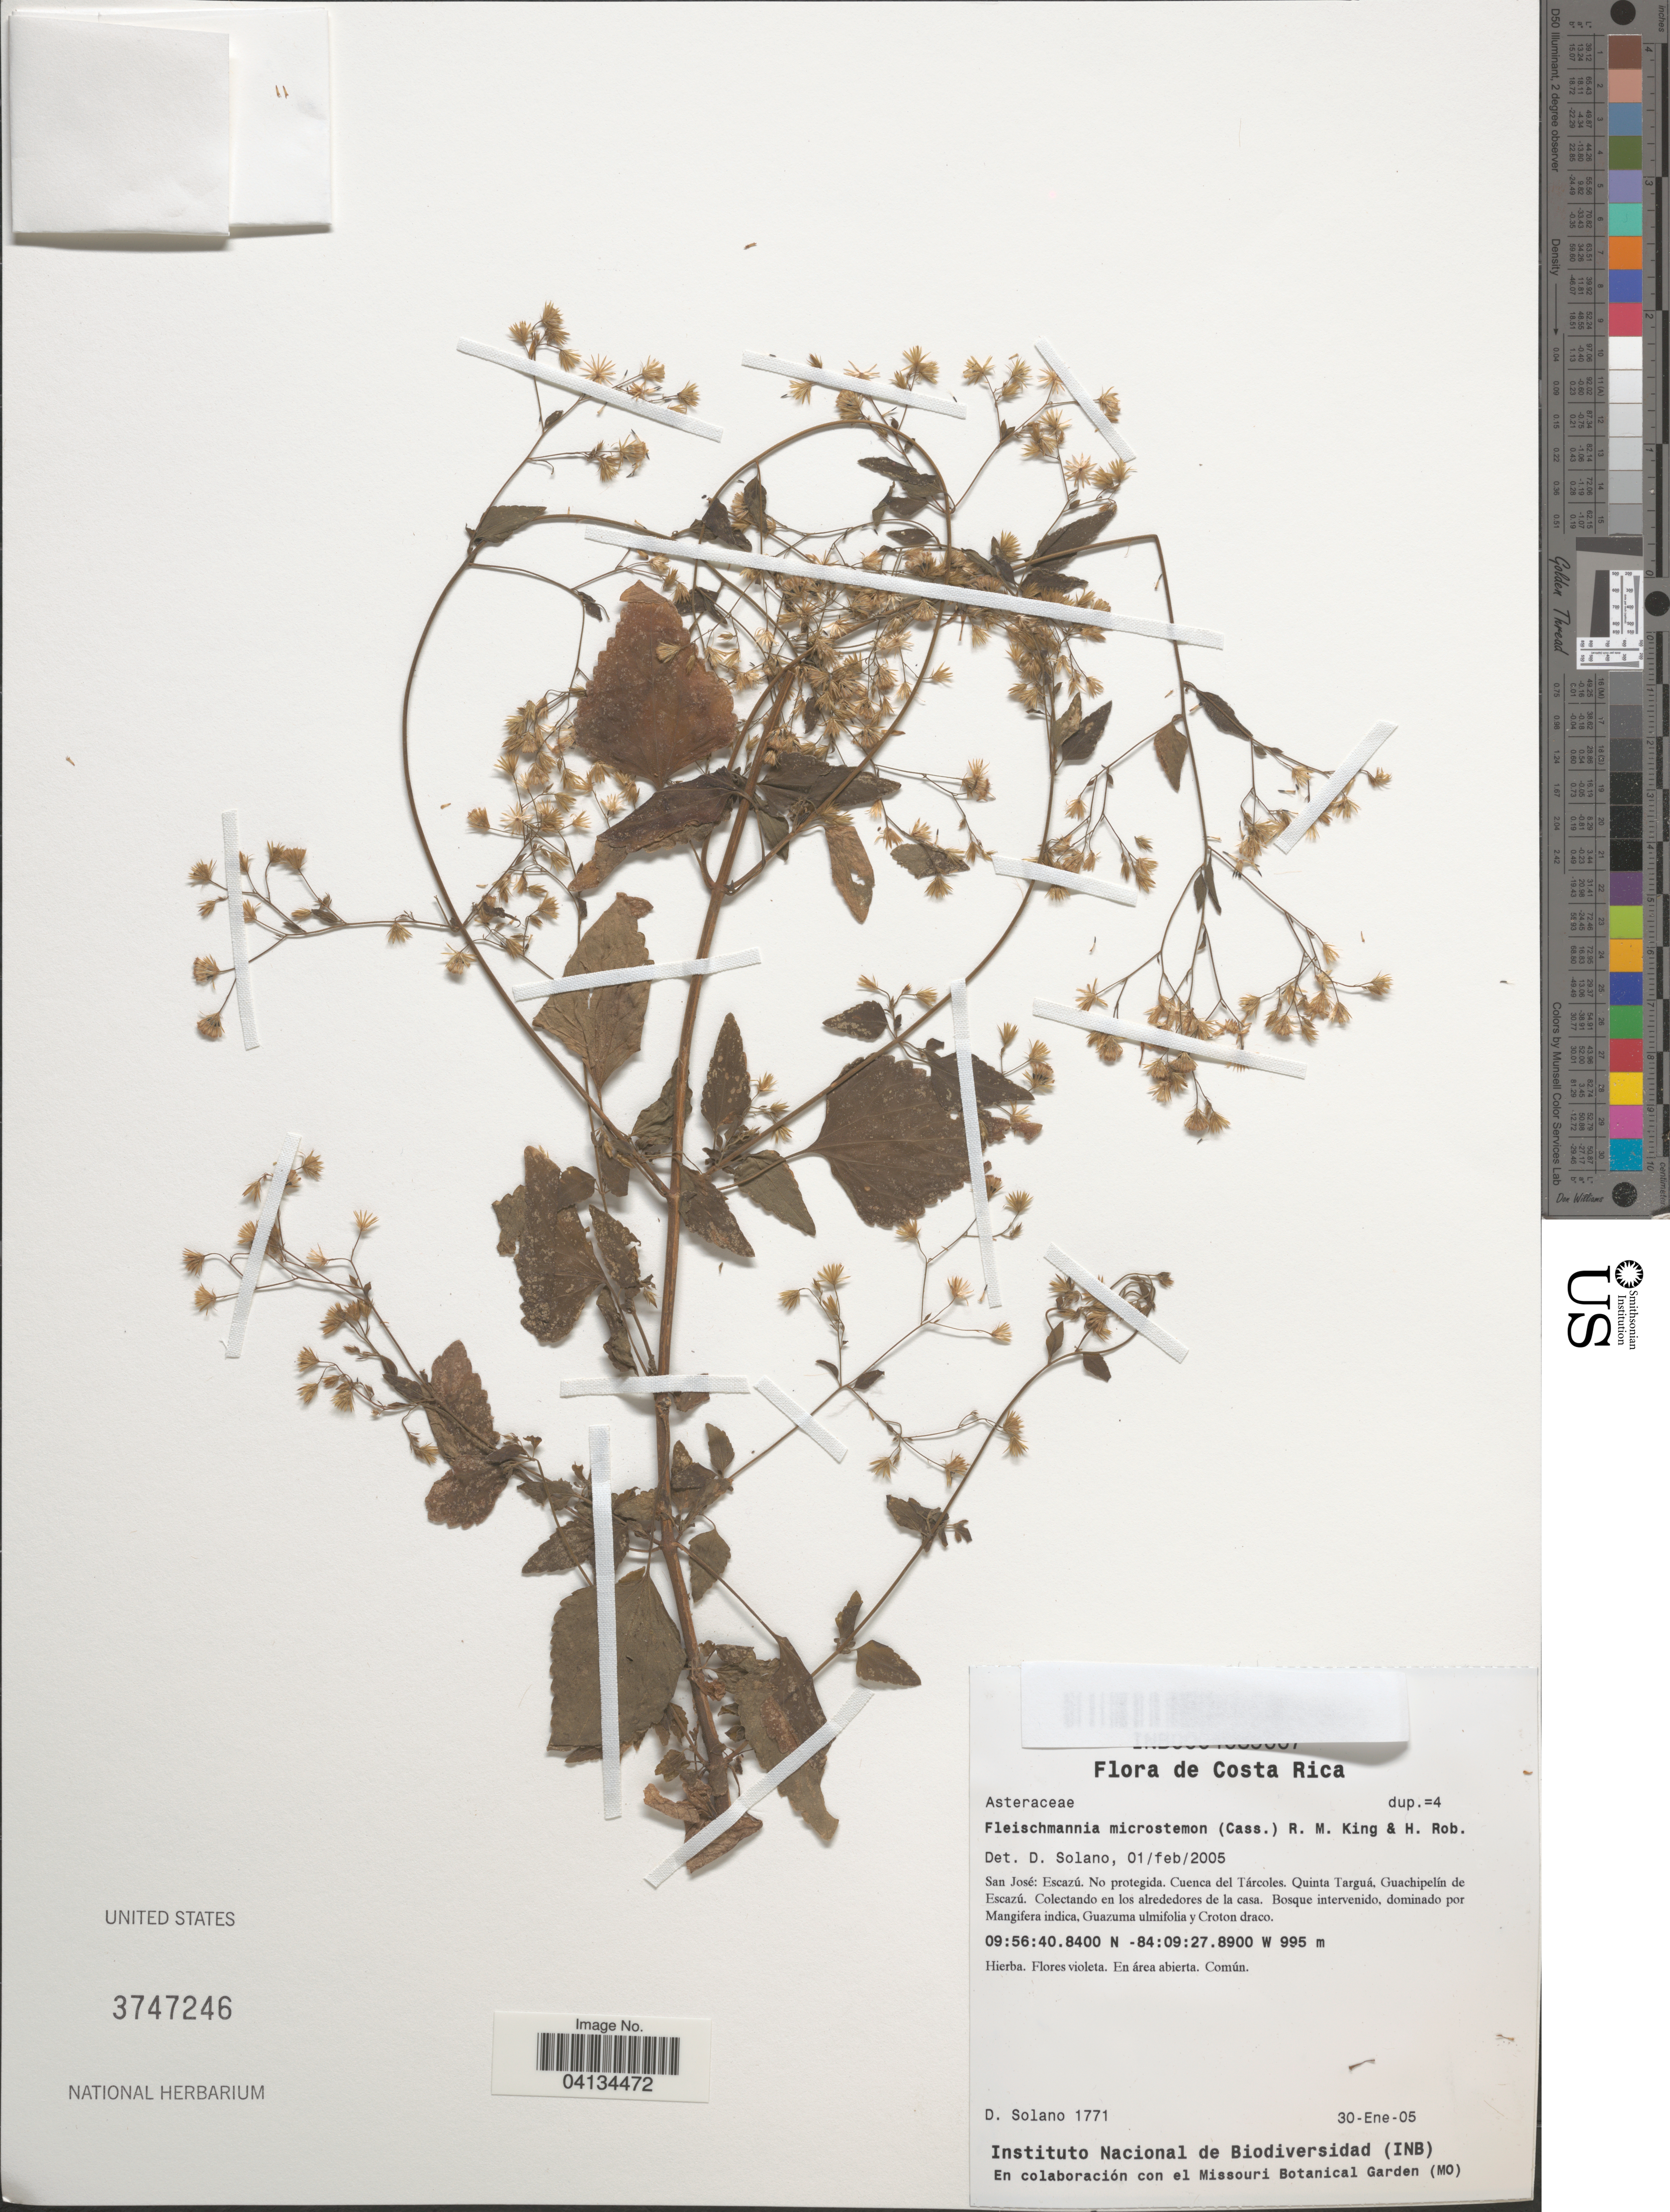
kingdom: Plantae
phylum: Tracheophyta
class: Magnoliopsida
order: Asterales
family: Asteraceae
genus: Fleischmannia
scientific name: Fleischmannia microstemon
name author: (Cass.) R.M. King & H. Rob.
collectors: D. Solano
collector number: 1771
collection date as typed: Transcribed d/m/y: 30/1/5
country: Costa Rica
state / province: San José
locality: Escazú. No protegida. Cuenca del Tárcoles. Quinta Targuá, Guachipelín de Escazú.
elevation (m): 995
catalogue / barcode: US 3747246